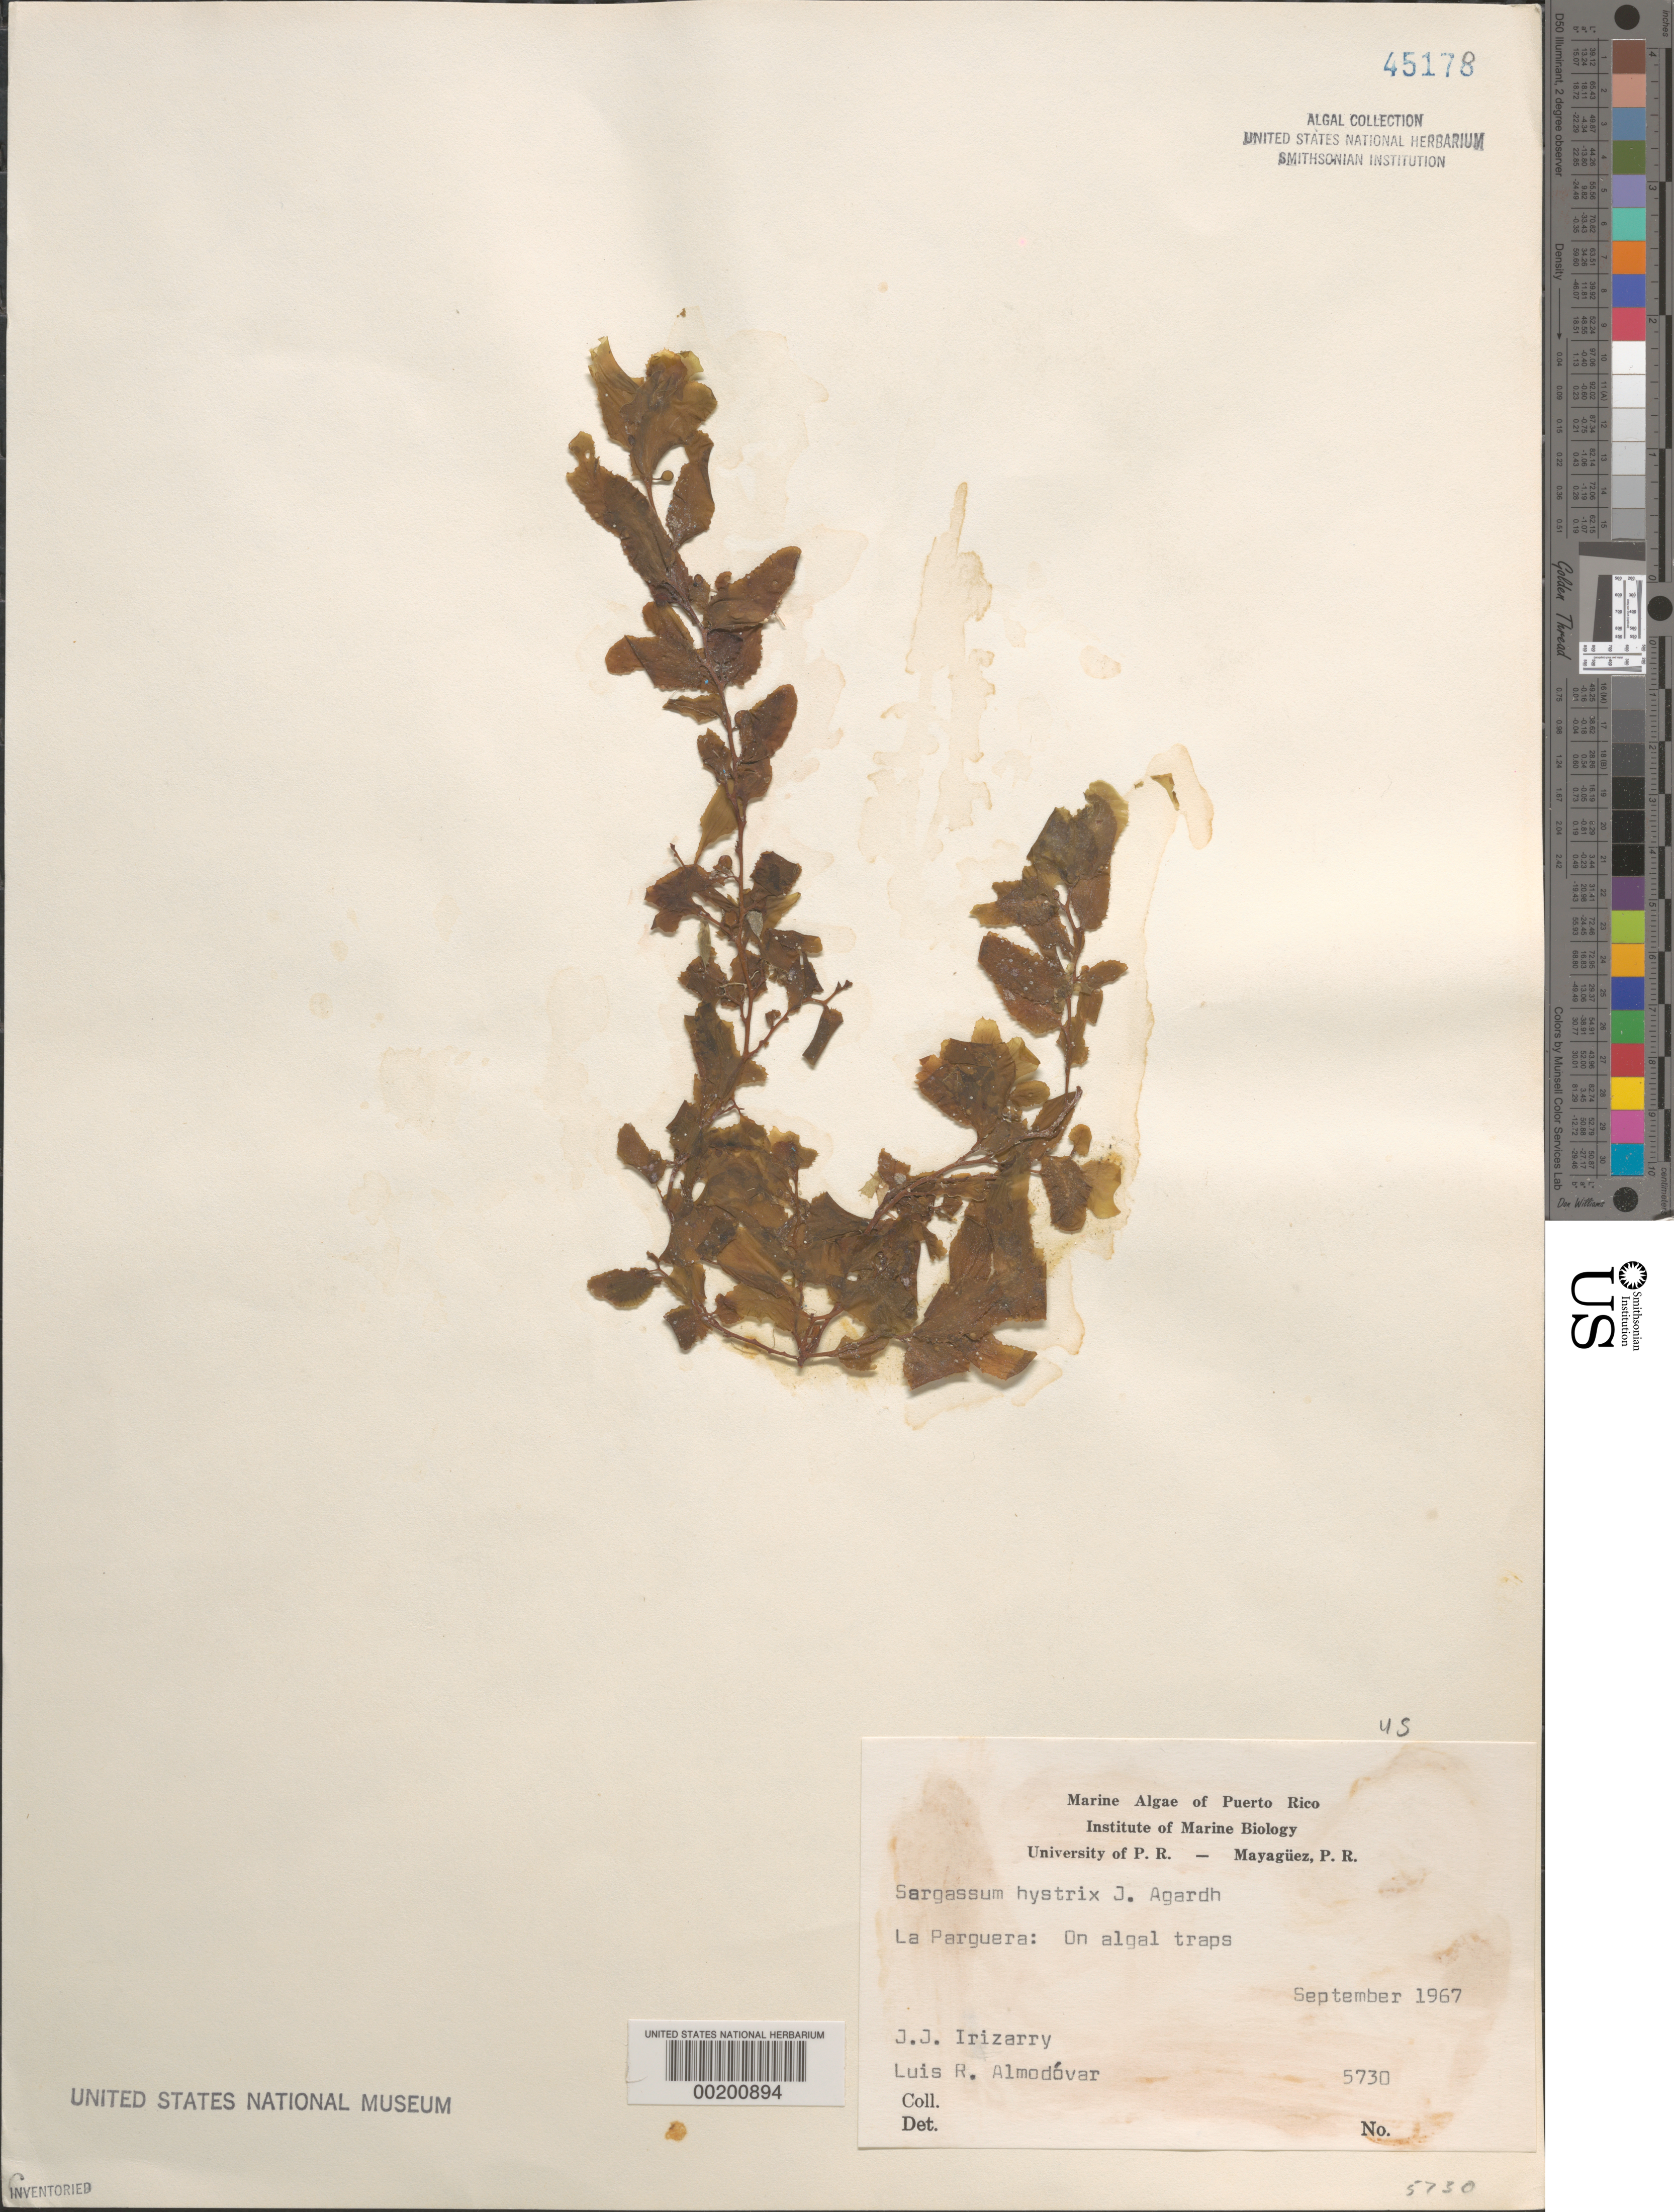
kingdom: Chromista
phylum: Ochrophyta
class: Phaeophyceae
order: Fucales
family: Sargassaceae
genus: Sargassum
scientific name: Sargassum hystrix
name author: J. Agardh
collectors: J. Irizarry & L. Almodovar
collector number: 5730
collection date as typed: Sep 1967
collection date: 1967-09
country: Puerto Rico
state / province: Lajas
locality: La Parguera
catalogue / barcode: US 45178